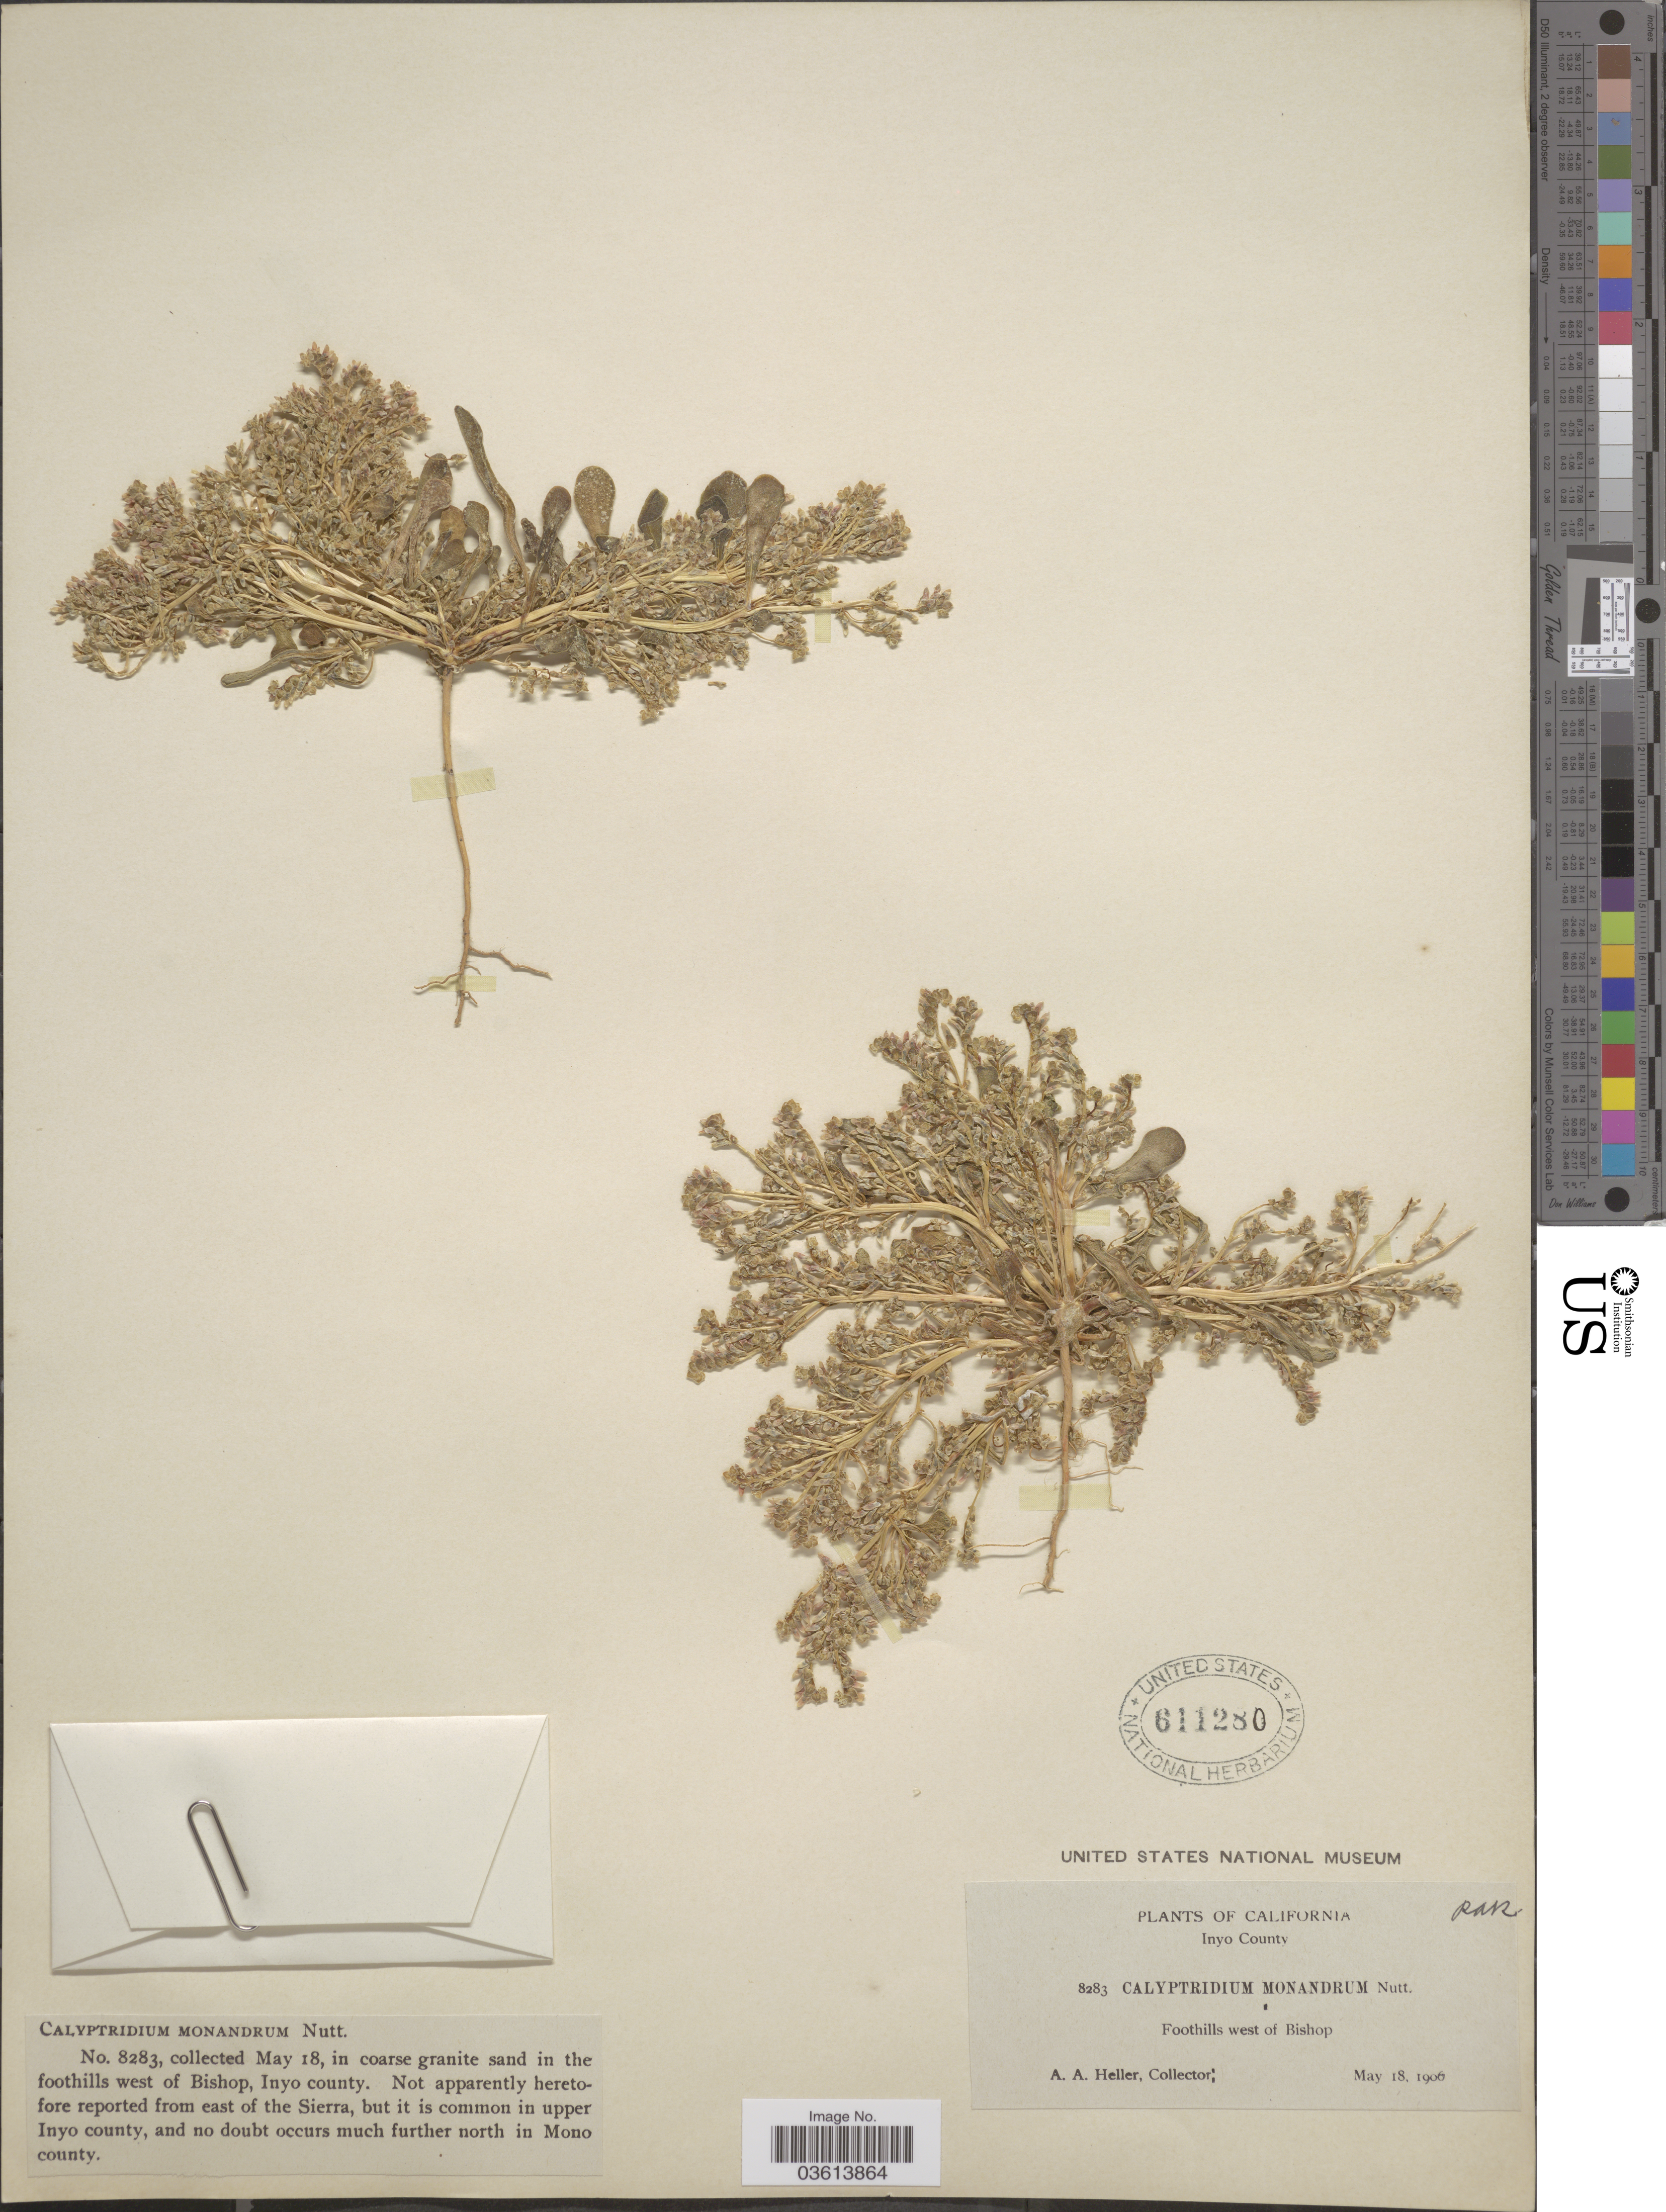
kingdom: Plantae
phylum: Tracheophyta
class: Magnoliopsida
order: Caryophyllales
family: Montiaceae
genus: Calyptridium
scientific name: Calyptridium monandrum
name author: (Nutt.) Nutt.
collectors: A. A. Heller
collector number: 8283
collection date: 1906-05-18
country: United States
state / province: California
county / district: Inyo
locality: Inyo County. Foothills west of Bishop.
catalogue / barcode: US 611280